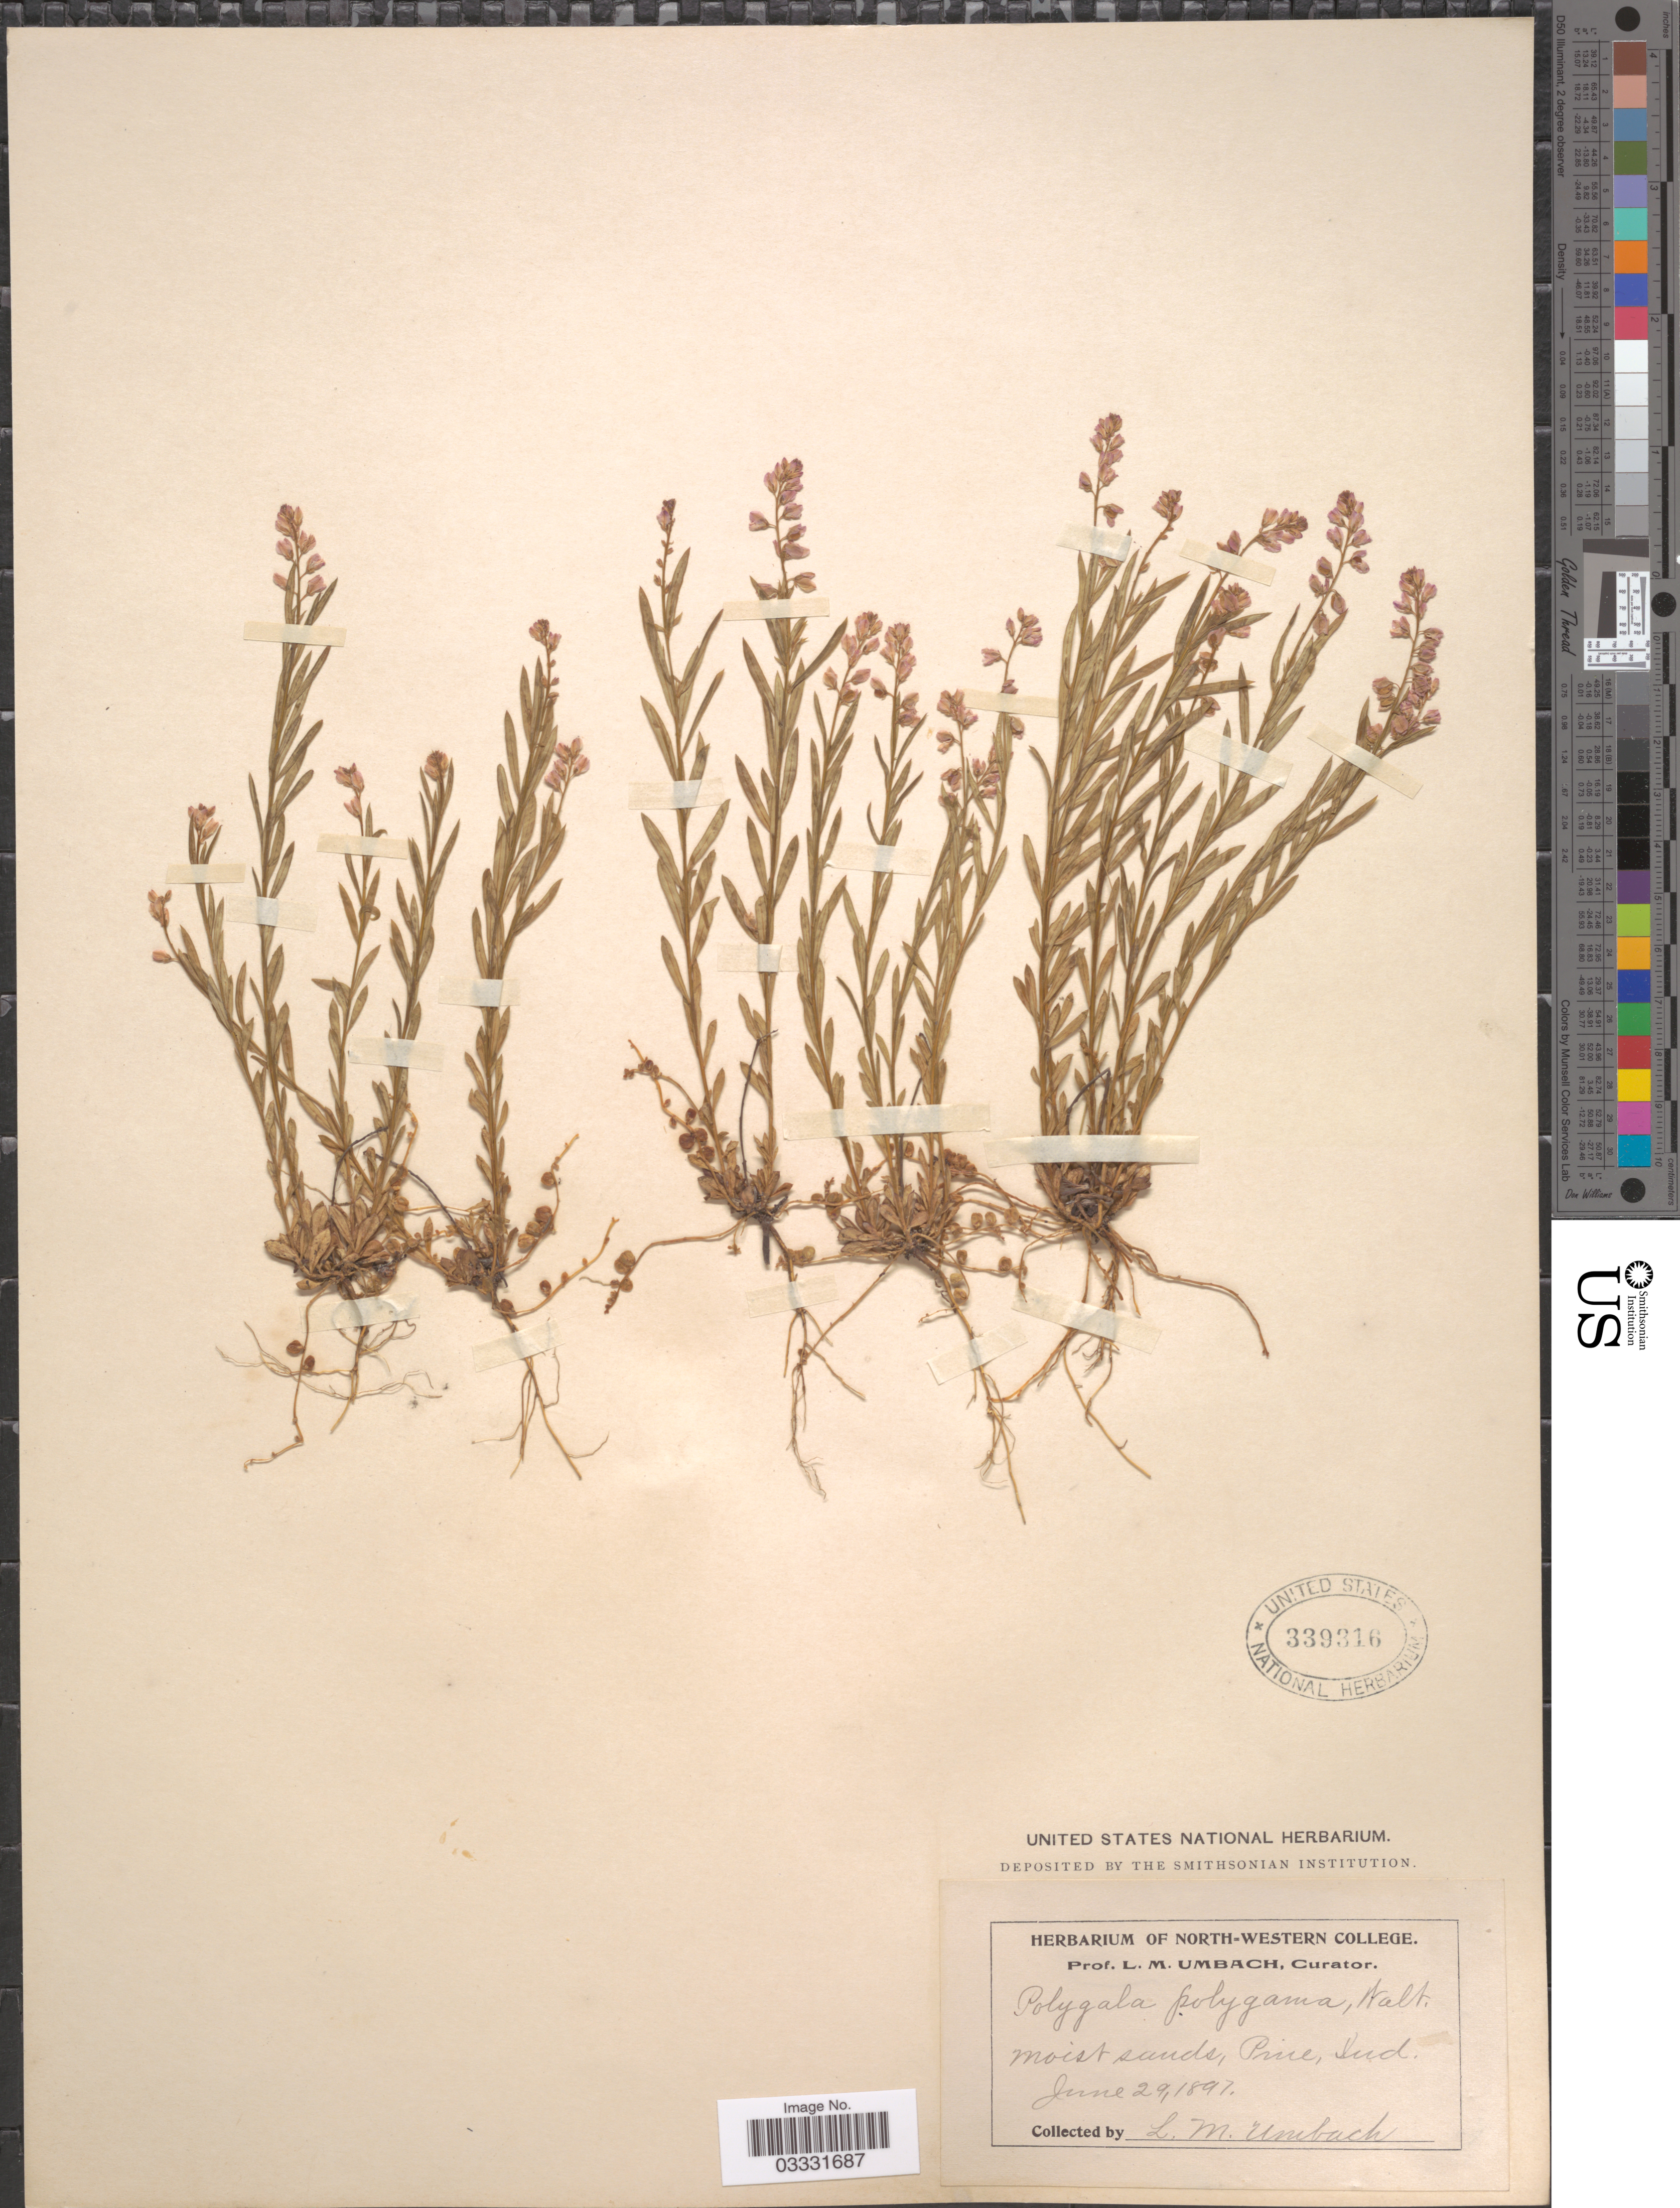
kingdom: Plantae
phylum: Tracheophyta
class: Magnoliopsida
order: Fabales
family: Polygalaceae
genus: Polygala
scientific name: Polygala polygama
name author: Walter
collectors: L. M. Umbach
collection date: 1891-06-29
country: United States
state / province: Indiana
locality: Pine.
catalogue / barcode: US 339316